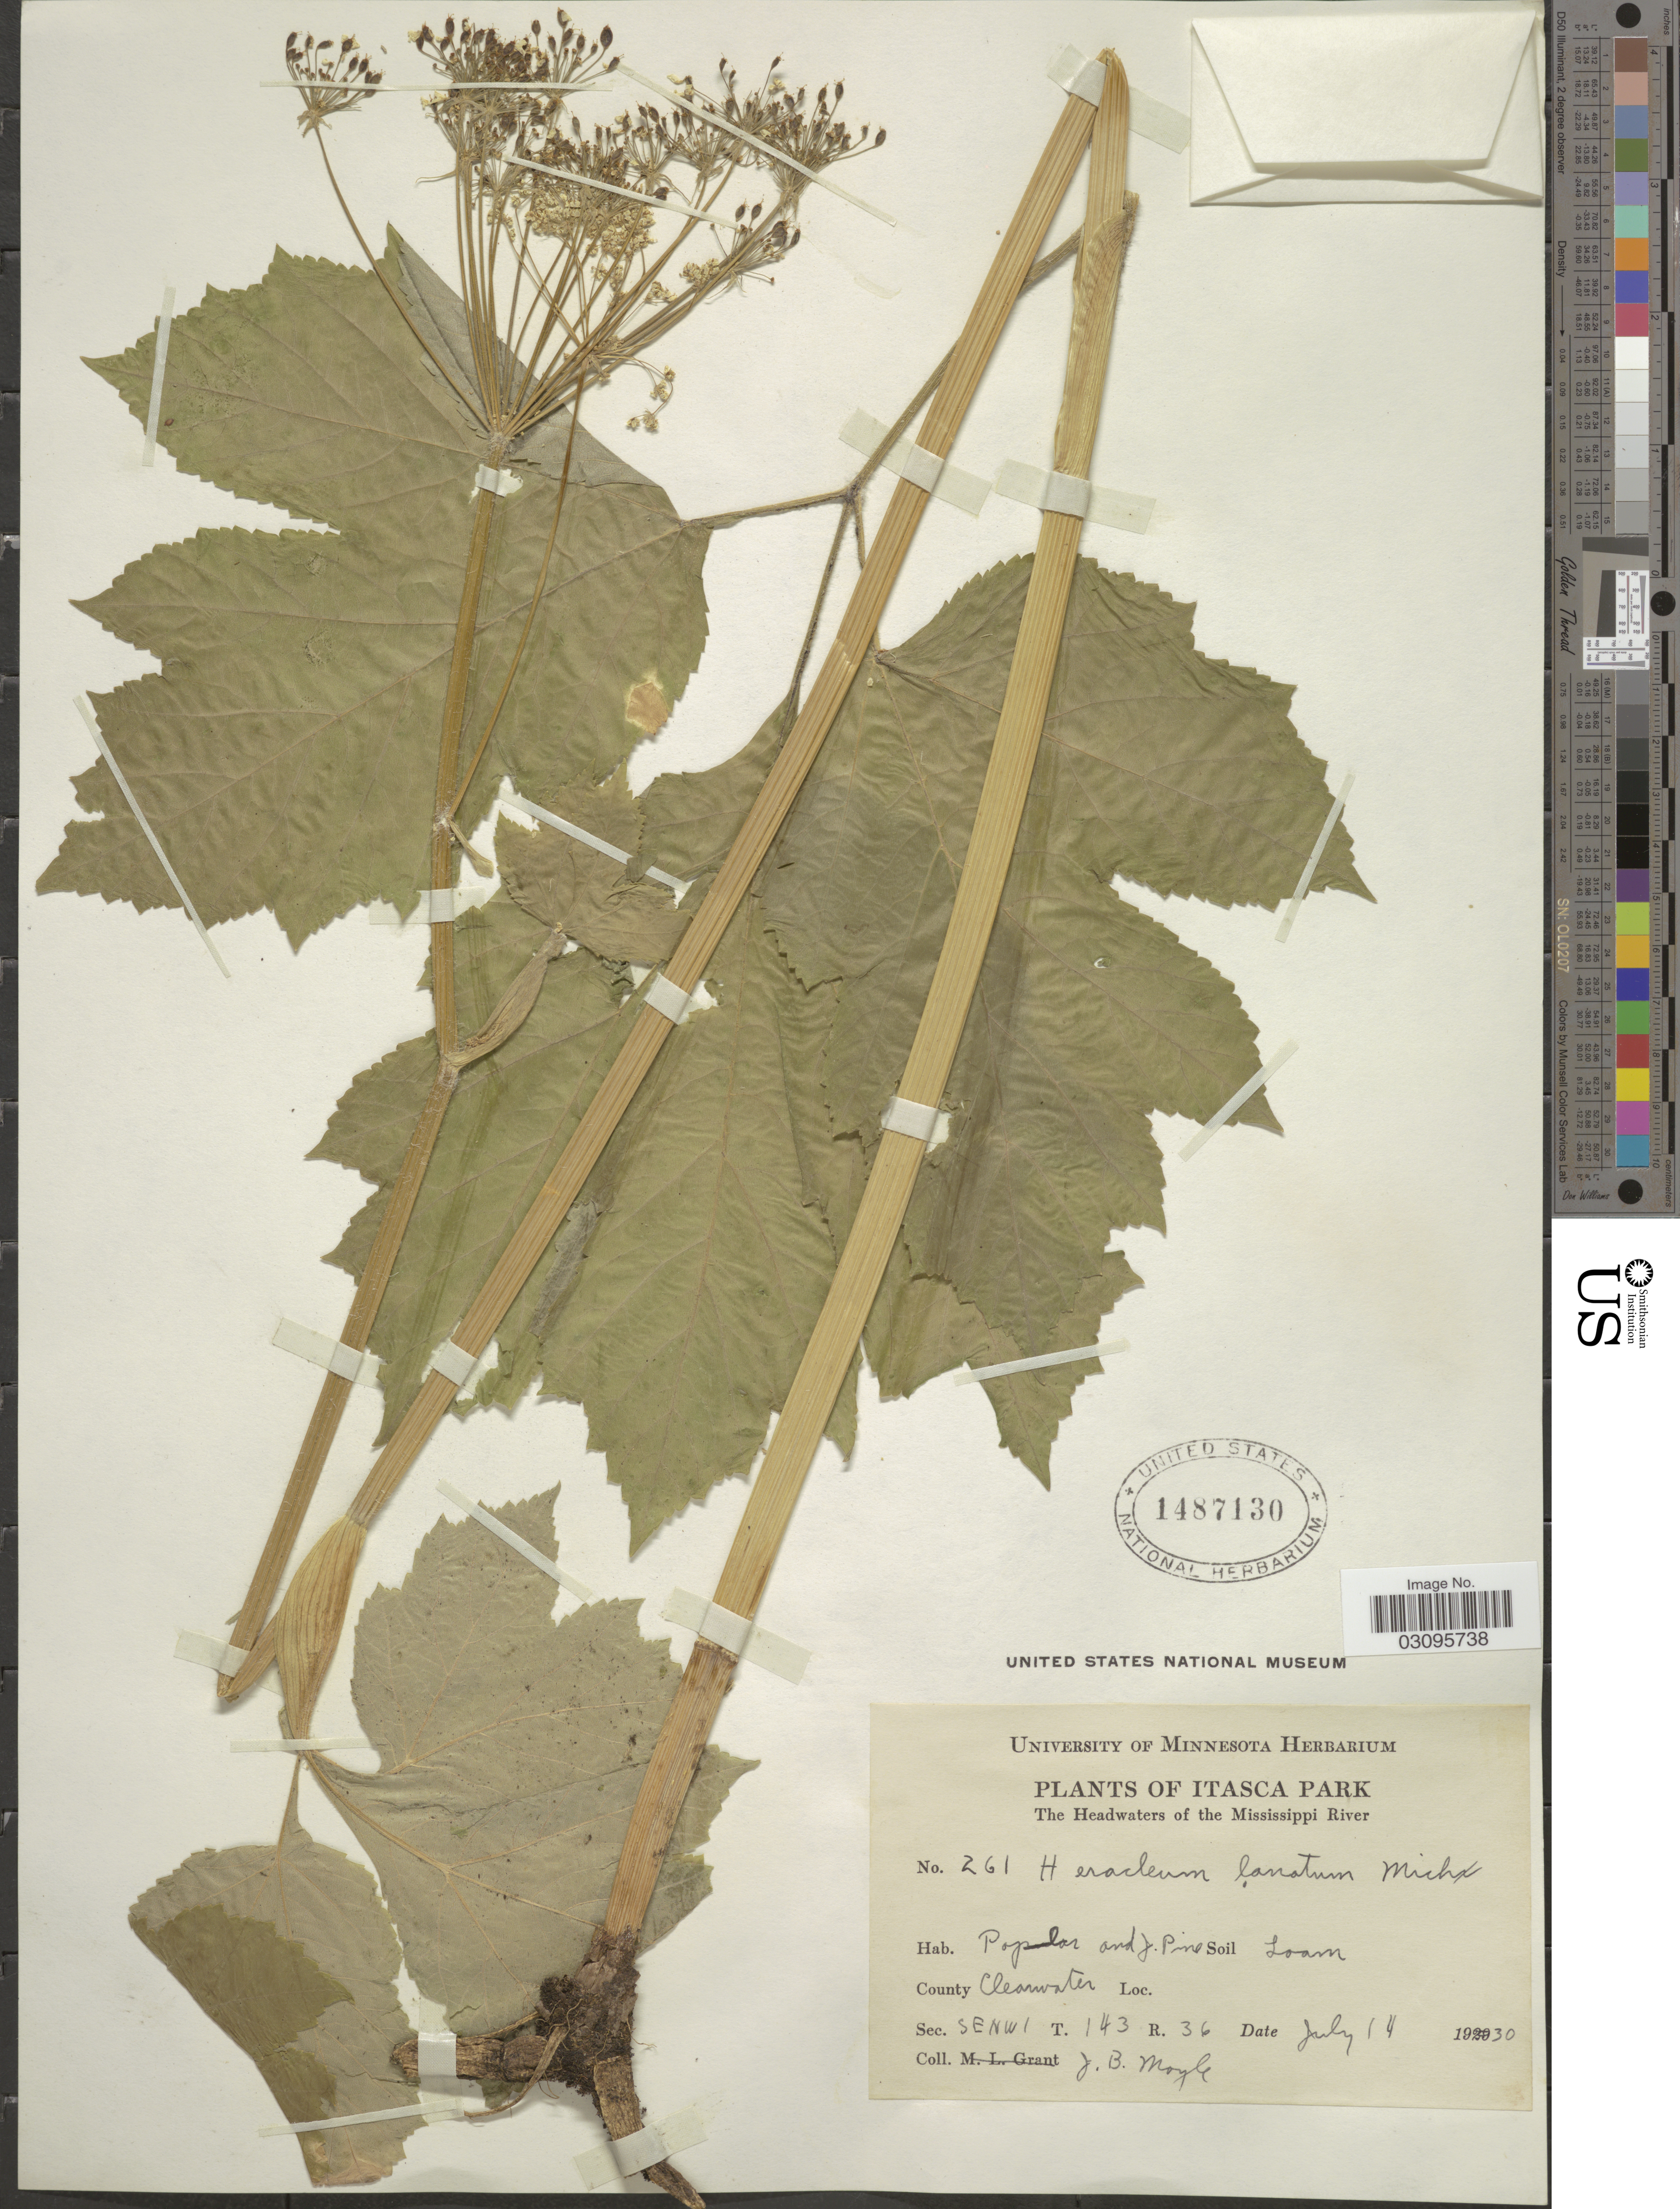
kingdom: Plantae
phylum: Tracheophyta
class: Magnoliopsida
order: Apiales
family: Apiaceae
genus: Heracleum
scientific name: Heracleum lanatum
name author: Michx.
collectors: J. Moyle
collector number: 261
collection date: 1930-07-14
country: United States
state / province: Minnesota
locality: Itasca Park. The Headwaters of the Mississippi River. County Clearwater. Sec. SENW1 T143 R36.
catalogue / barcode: US 1487130